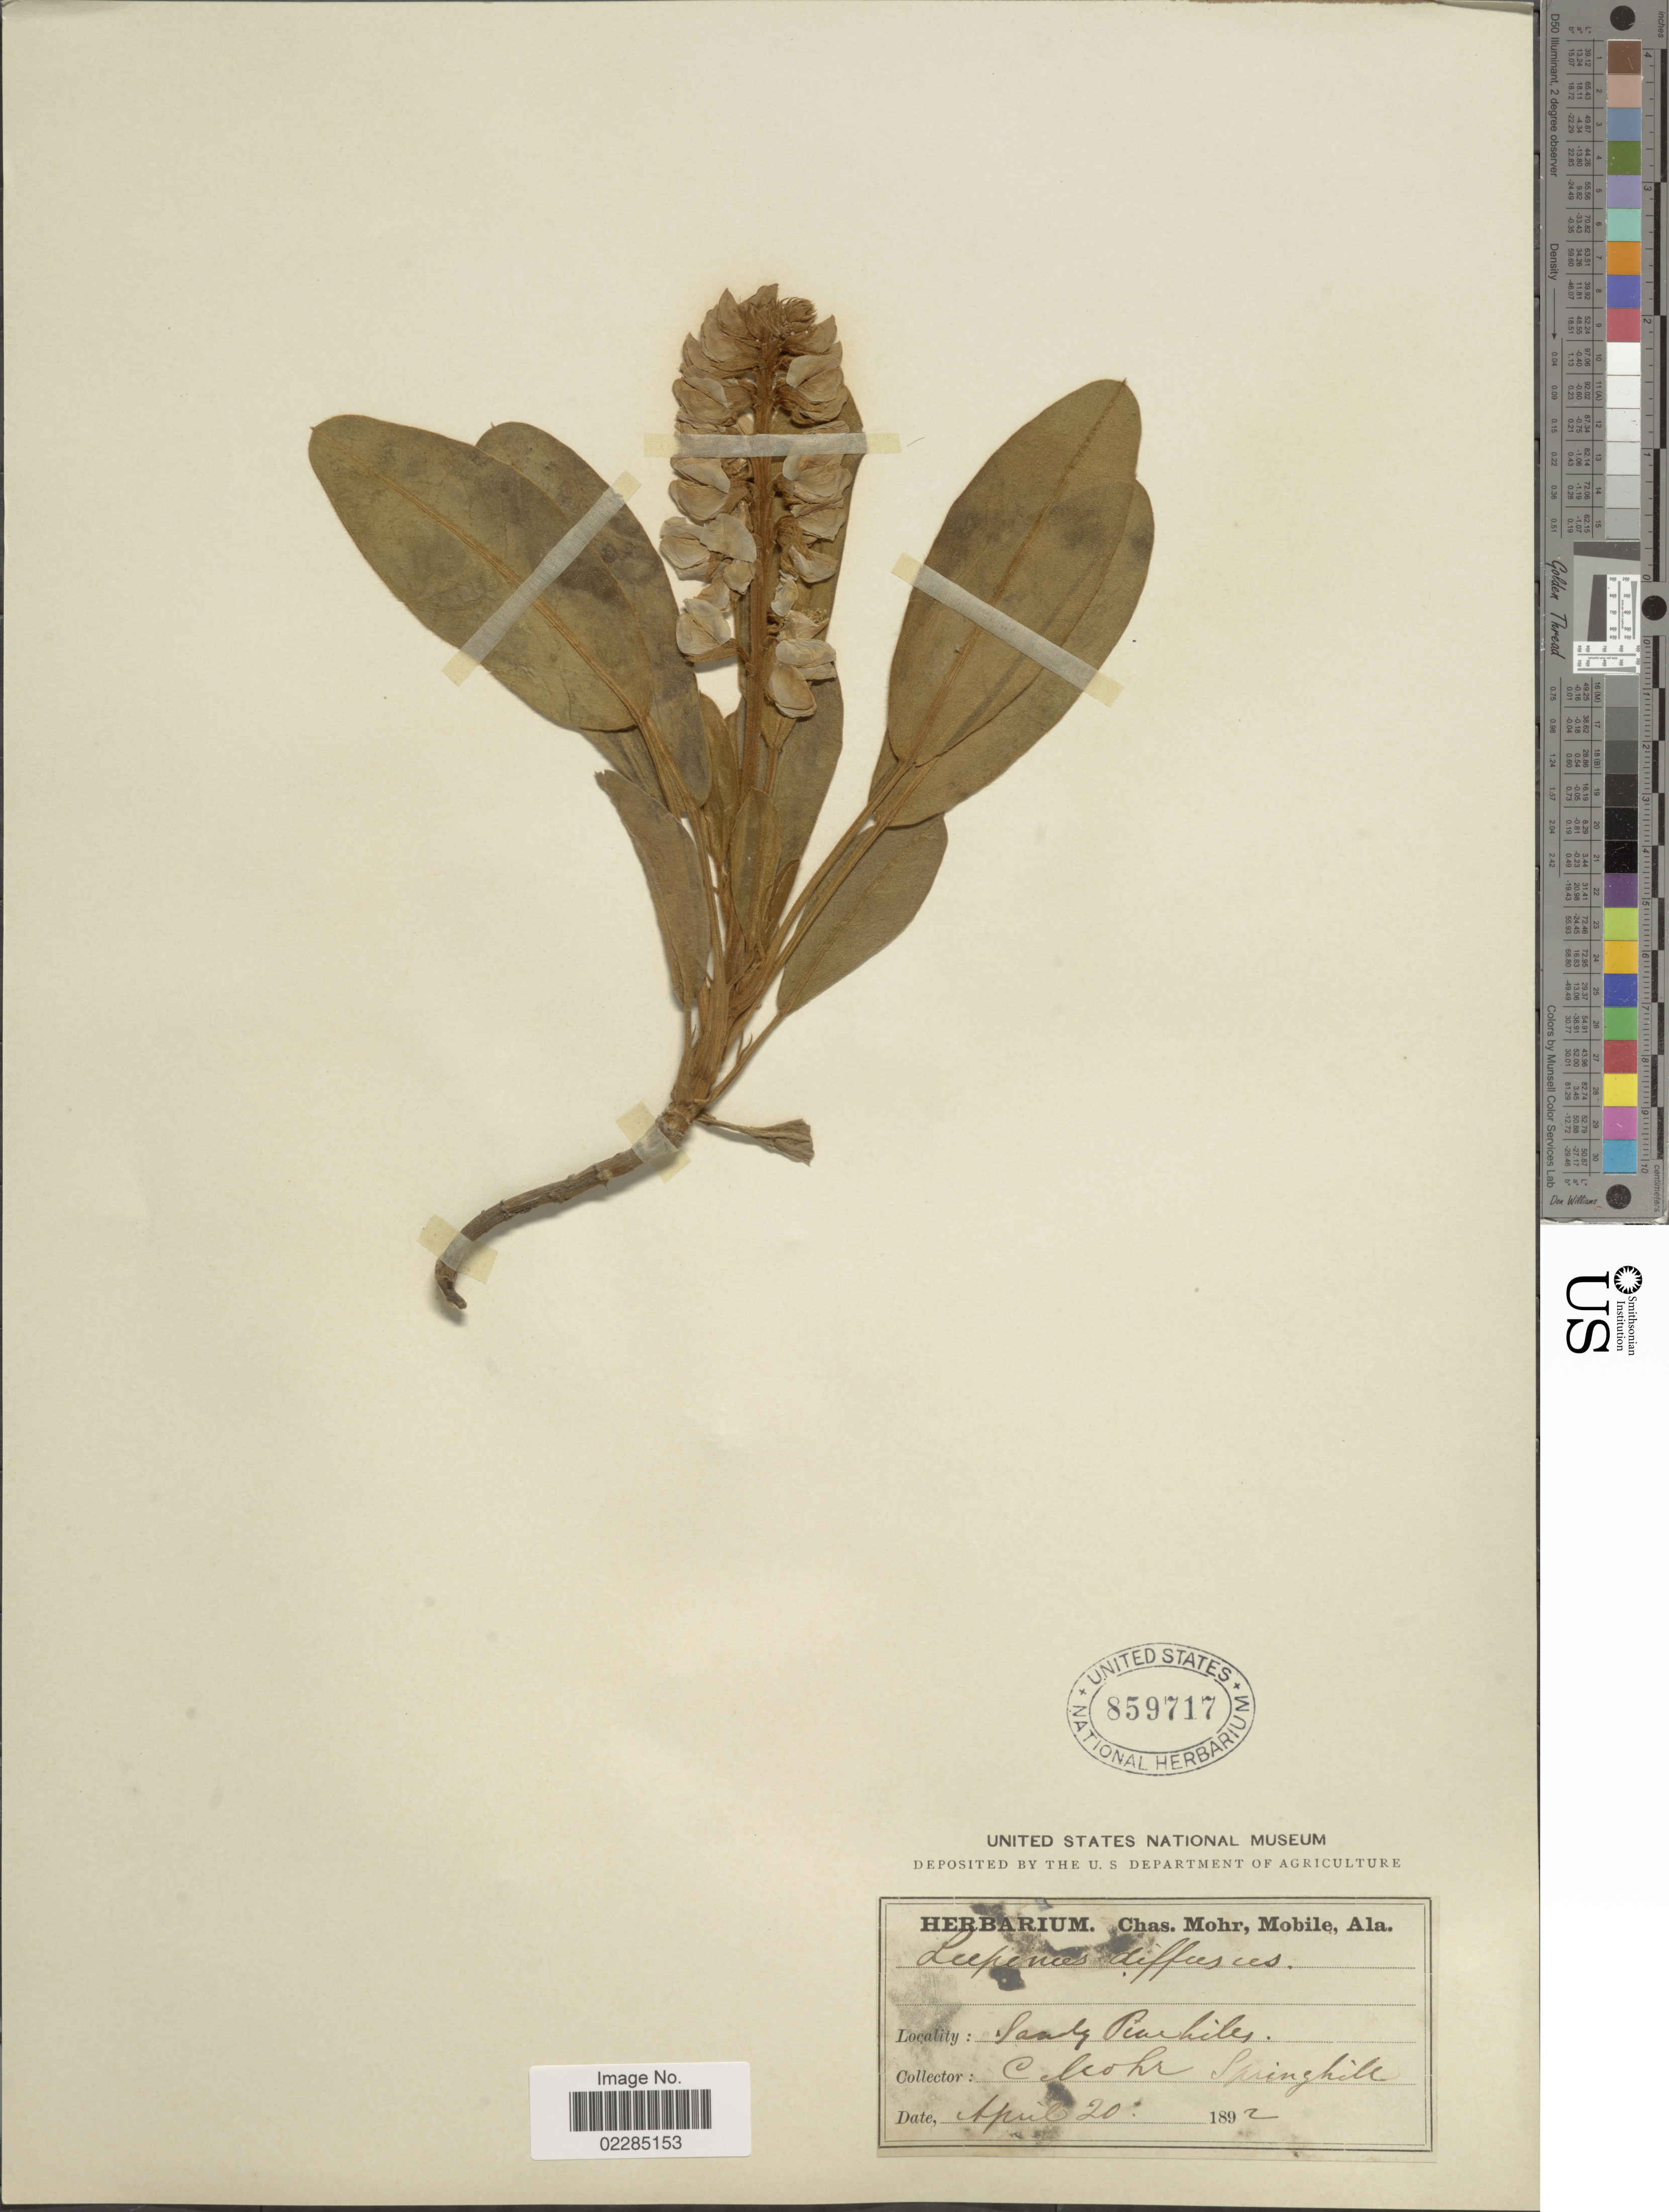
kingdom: Plantae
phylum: Tracheophyta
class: Magnoliopsida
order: Fabales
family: Fabaceae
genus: Lupinus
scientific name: Lupinus diffusus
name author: Nutt.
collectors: C. T. Mohr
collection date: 1892-04-20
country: United States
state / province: Alabama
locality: Sandy Pinehills, Springhill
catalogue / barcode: US 859717